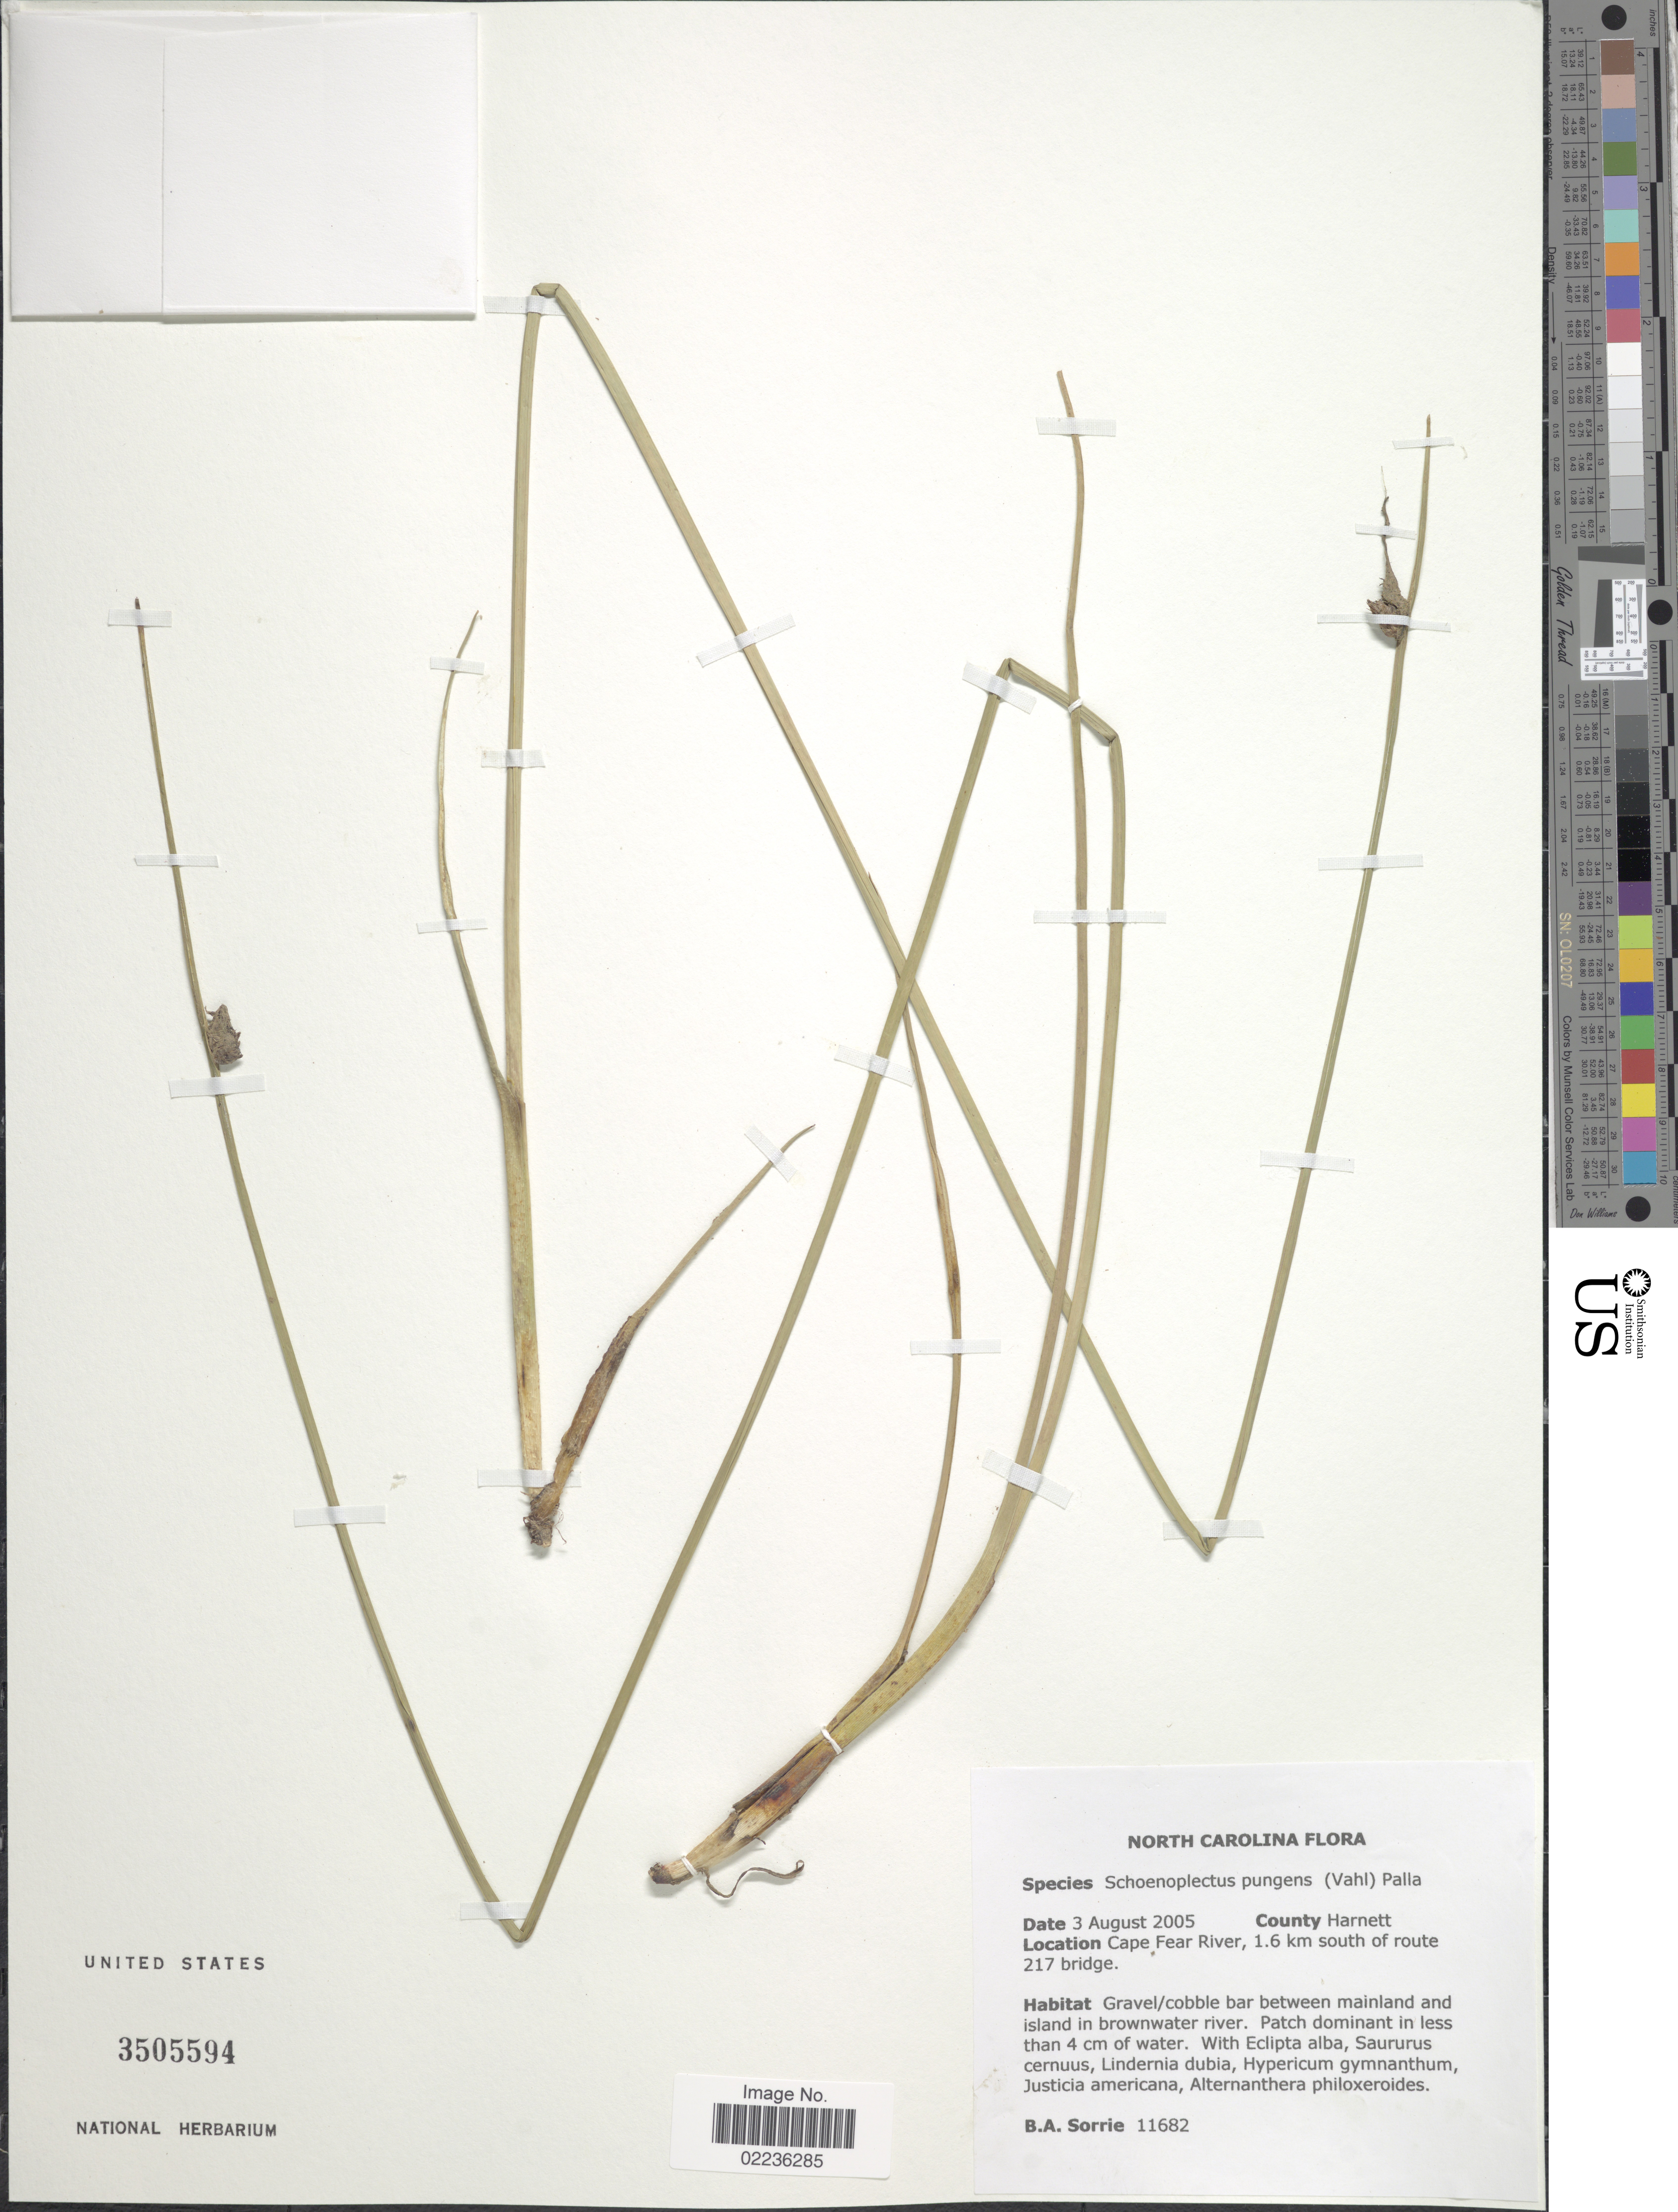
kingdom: Plantae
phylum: Tracheophyta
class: Liliopsida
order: Poales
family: Cyperaceae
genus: Schoenoplectus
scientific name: Schoenoplectus pungens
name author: (Vahl) Palla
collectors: B. Sorrie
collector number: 11682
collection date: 2005-08-03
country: United States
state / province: North Carolina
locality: County Harnett. Cape Fear River, 1.6 km south of route 217 bridge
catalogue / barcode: US 3505594